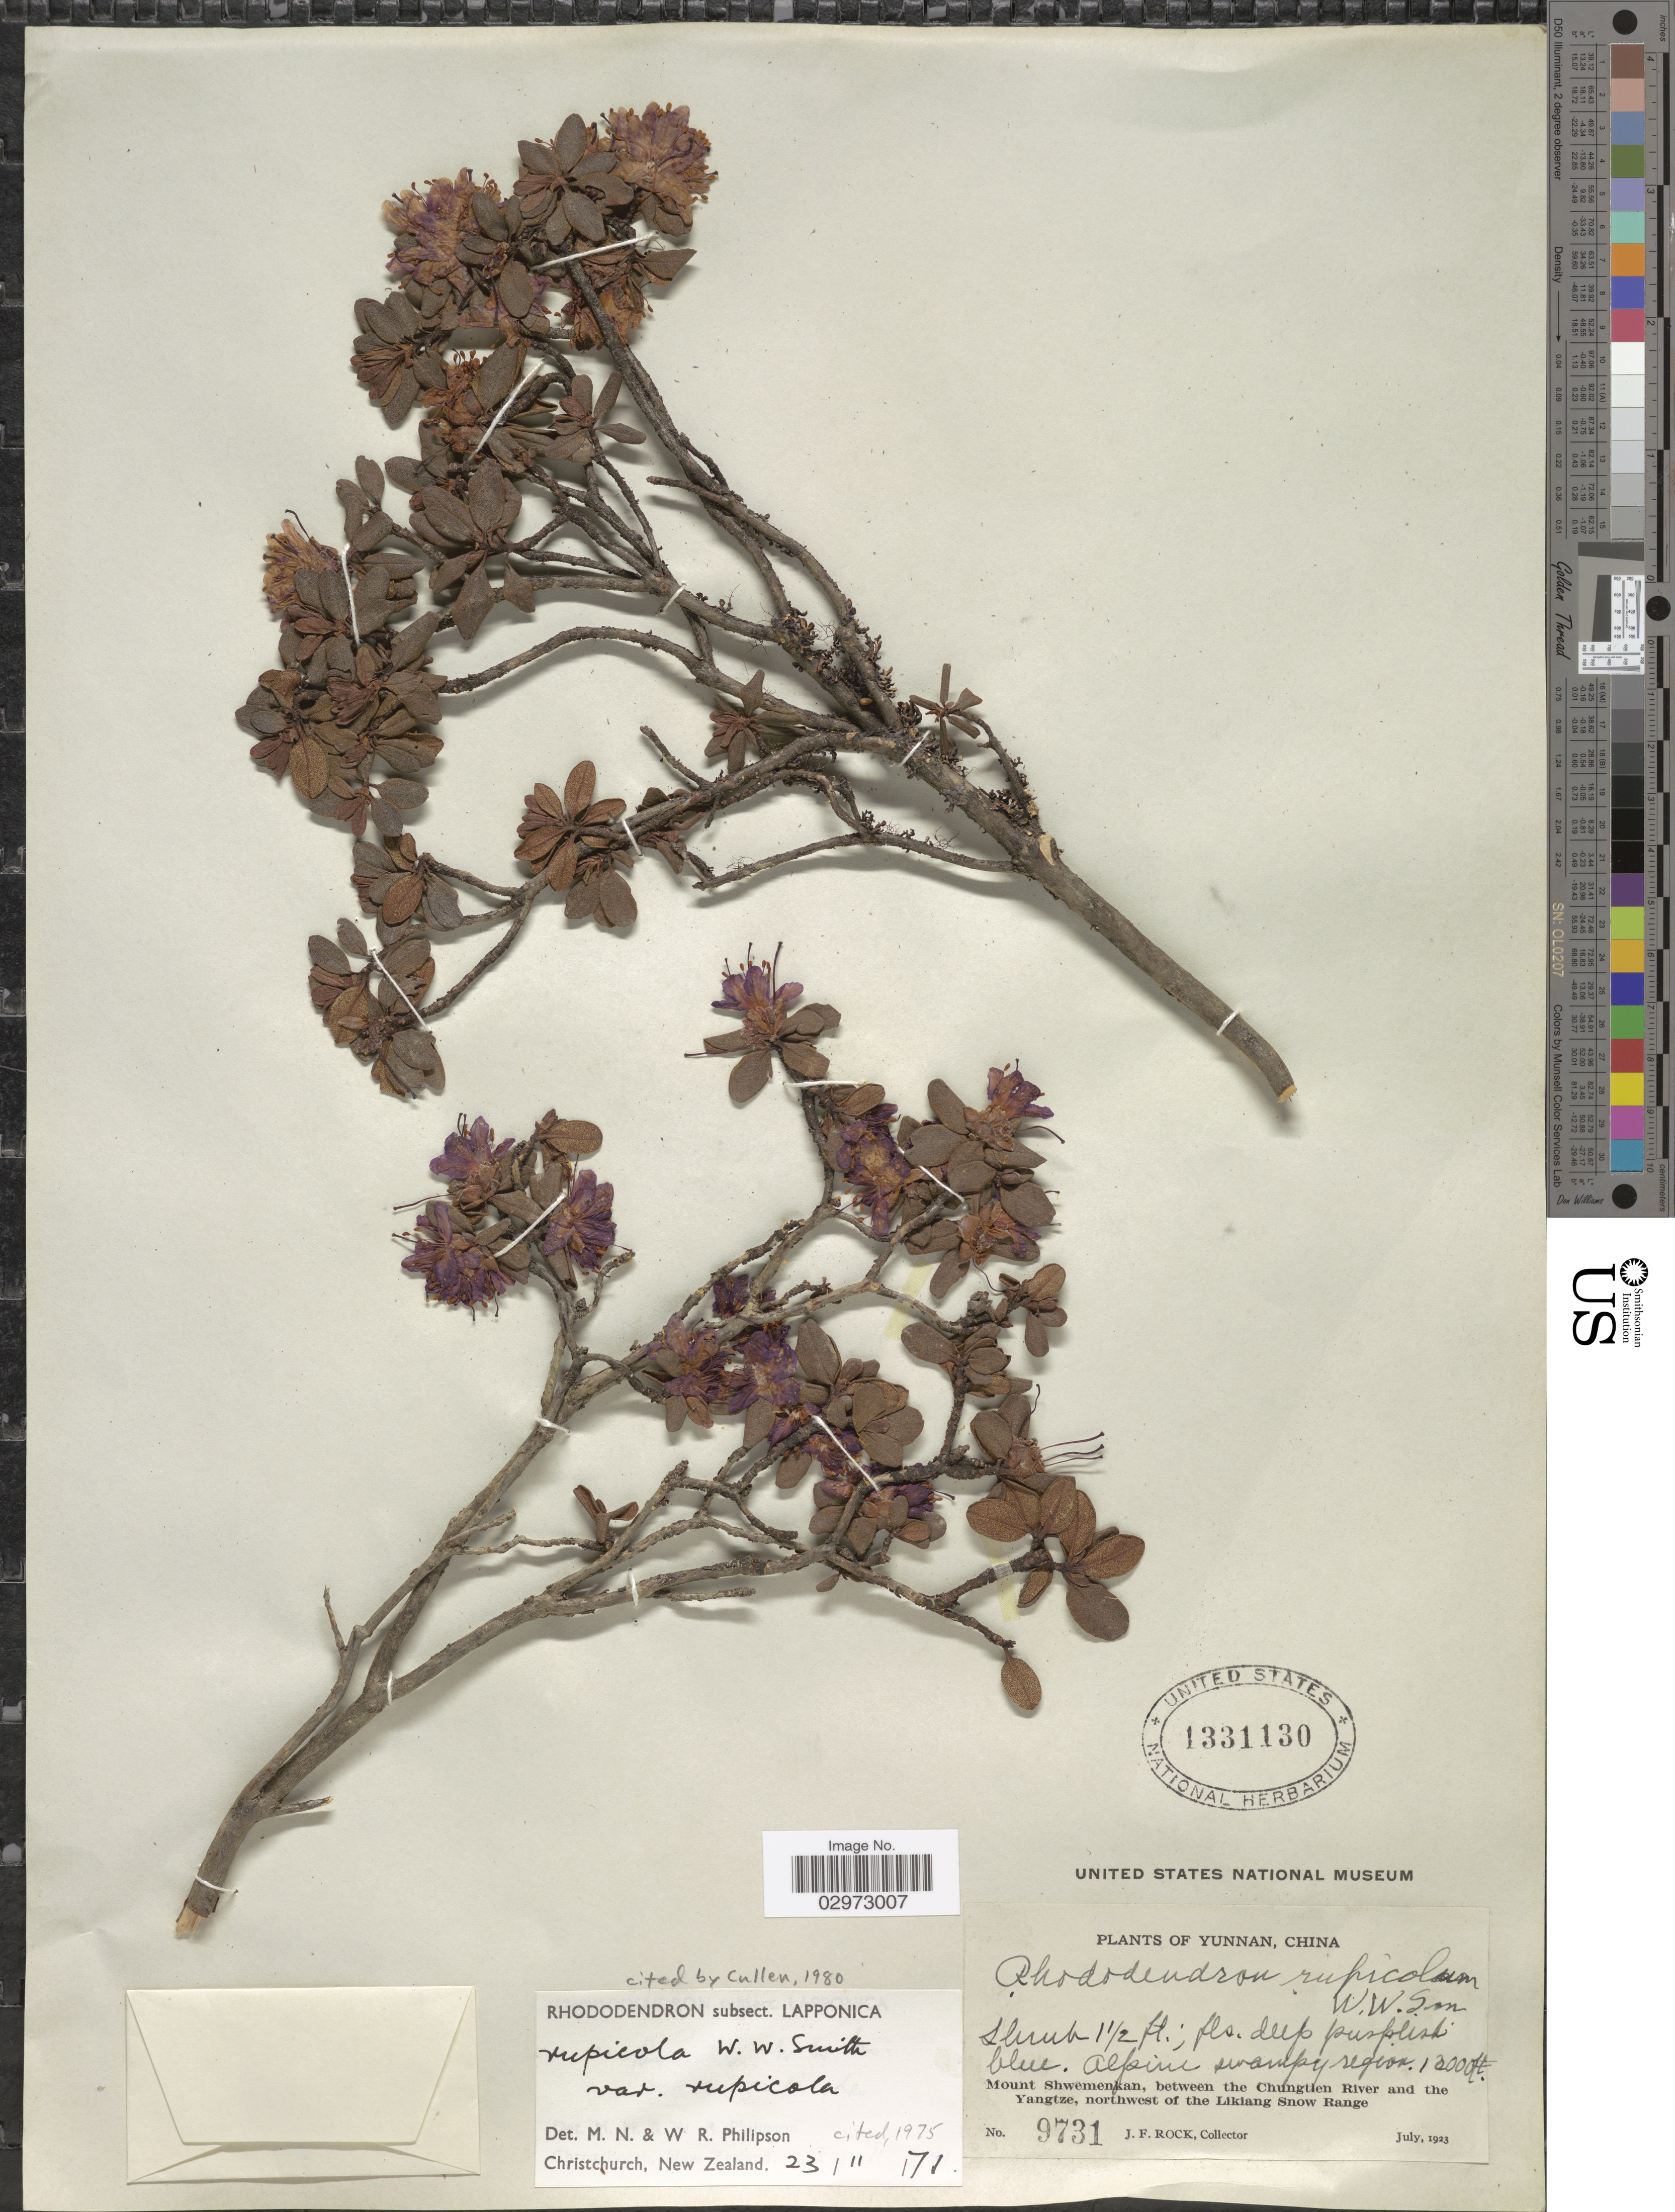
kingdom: Plantae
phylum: Tracheophyta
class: Magnoliopsida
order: Ericales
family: Ericaceae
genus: Rhododendron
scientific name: Rhododendron rupicola var. rupicola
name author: W.W. Sm.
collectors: J. Rock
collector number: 9731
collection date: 1923-07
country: China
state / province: Yunnan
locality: Alpine swampy region. Mount Shwemenkan, between the Chungtien River and the Yangtze, northwest of the Likiang Snow Range.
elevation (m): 3962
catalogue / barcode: US 1331130